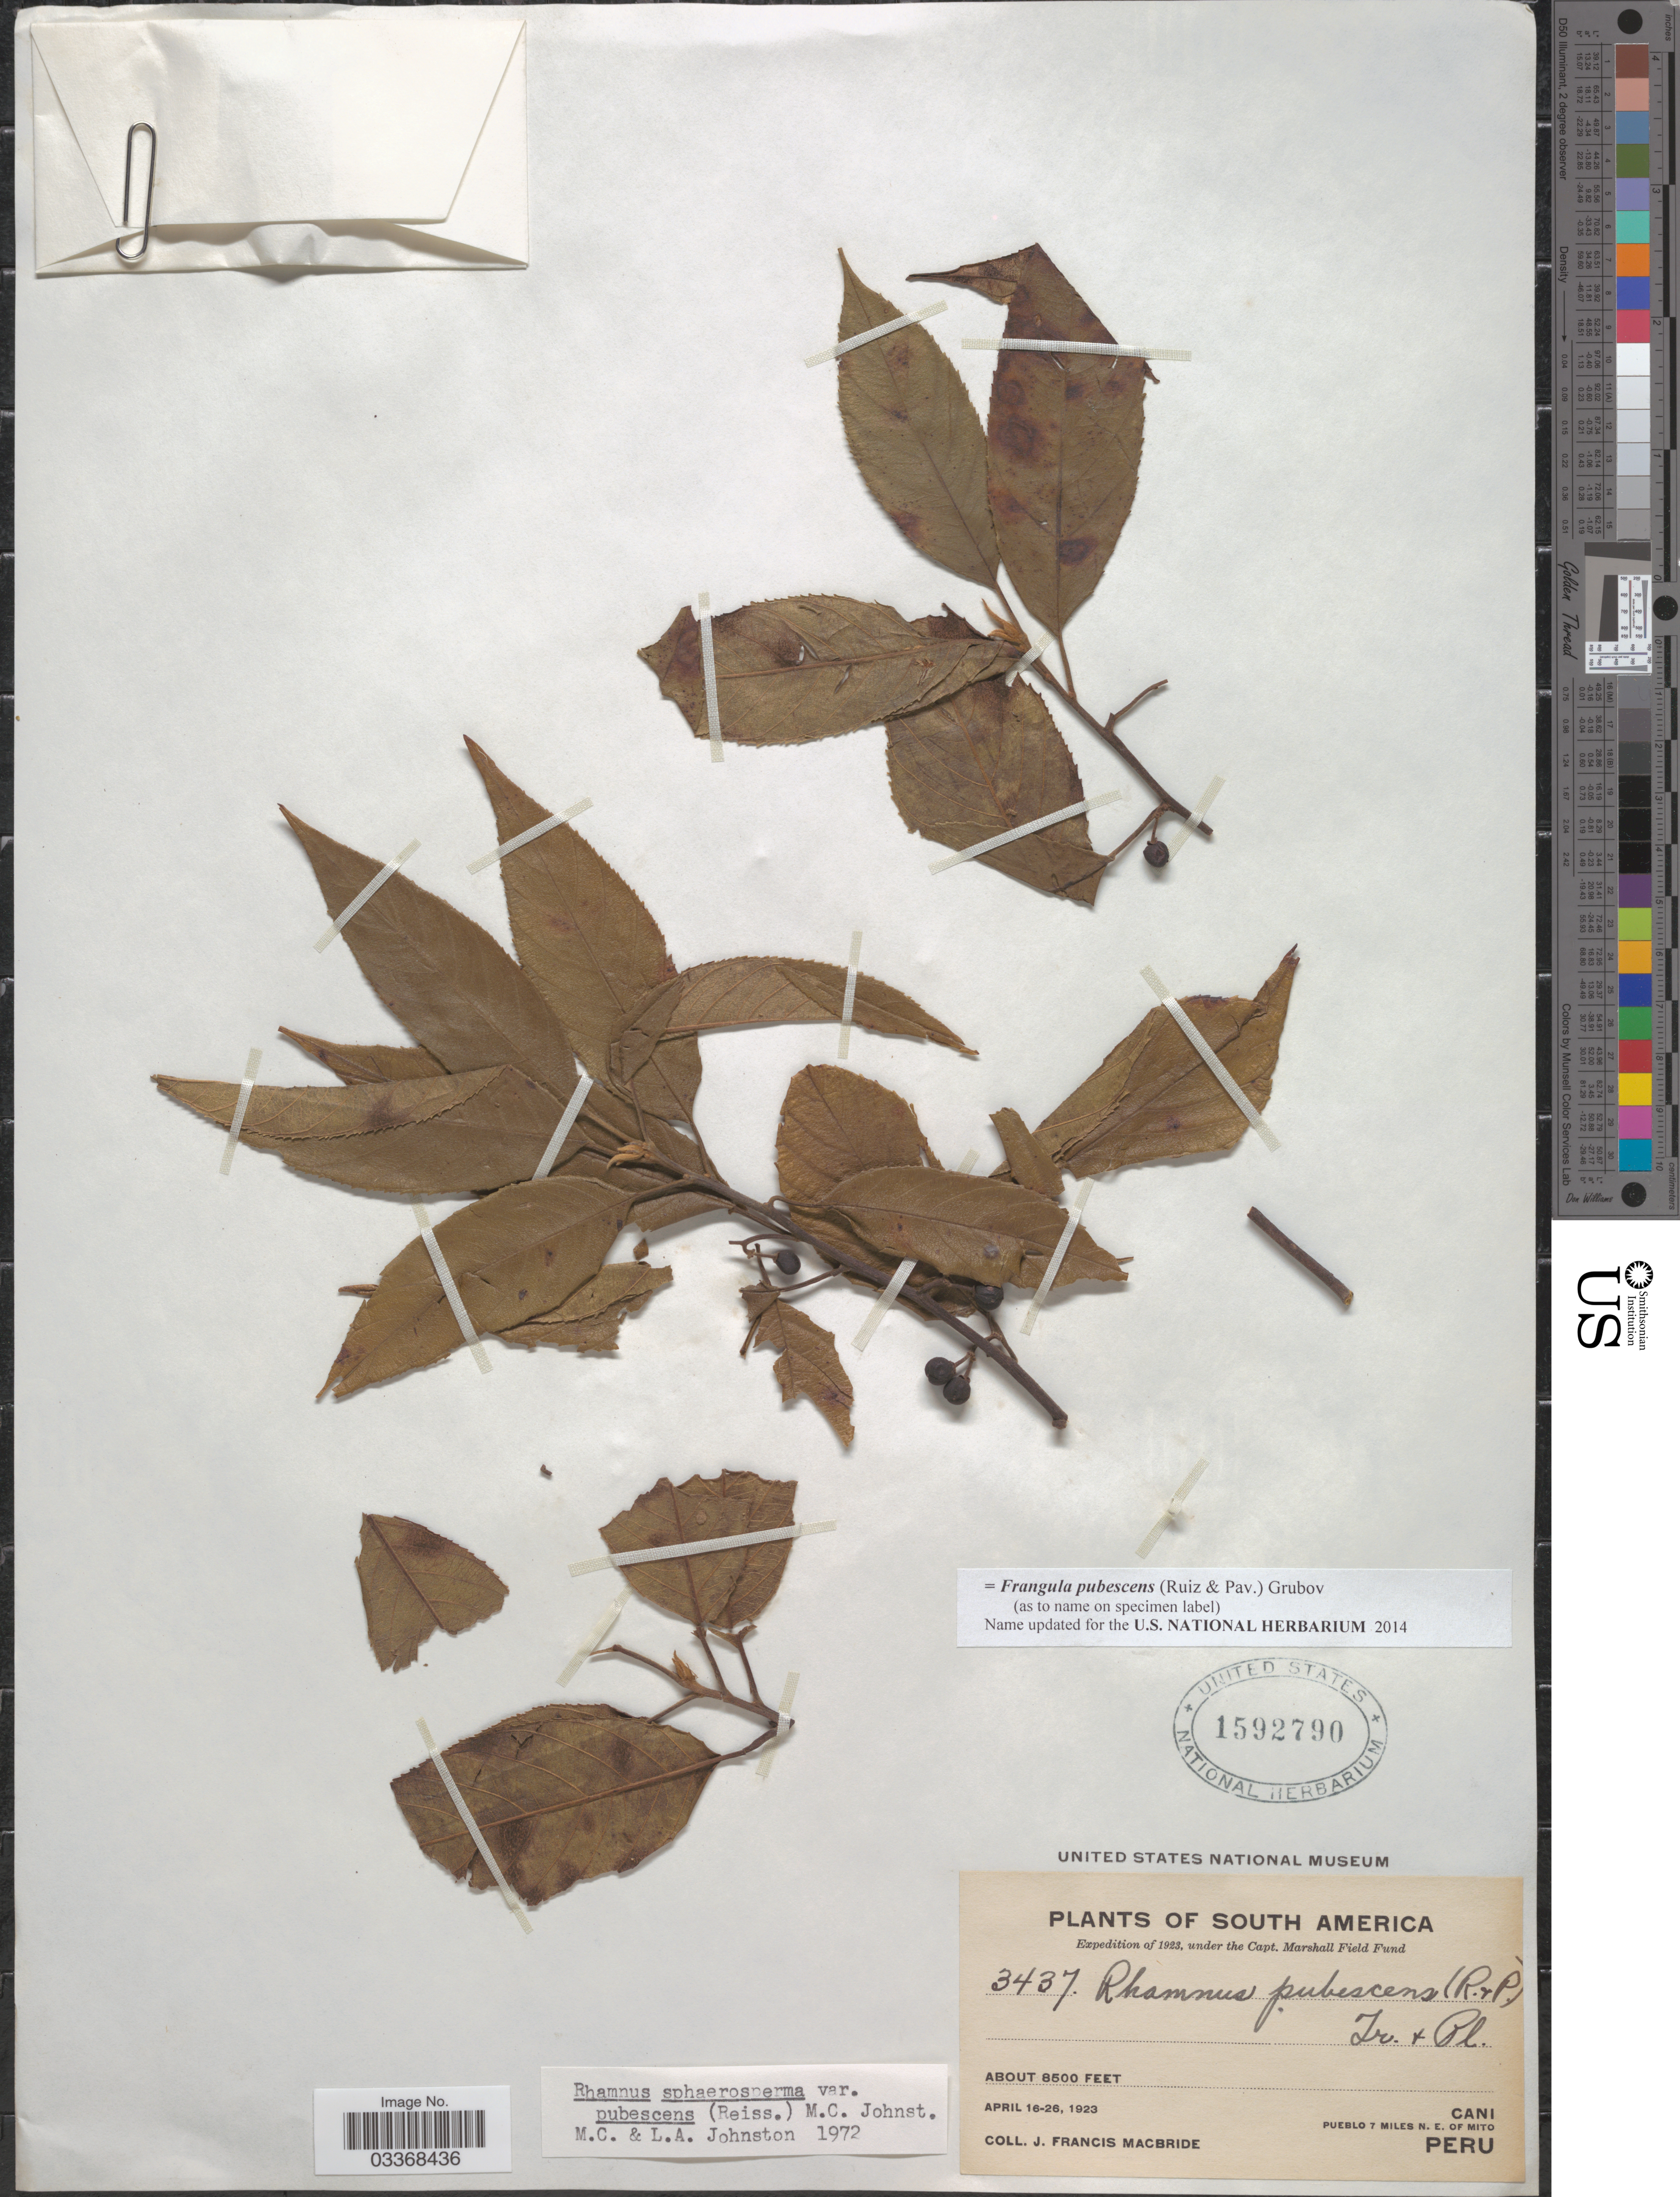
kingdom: Plantae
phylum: Tracheophyta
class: Magnoliopsida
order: Rosales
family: Rhamnaceae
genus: Frangula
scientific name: Frangula pubescens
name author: (Ruiz & Pav.) Grubov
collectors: J. F. Macbride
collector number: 3437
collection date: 1923-04-16/1923-04-26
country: Peru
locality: Cani. Pueblo 7 miles N. E. of Mito.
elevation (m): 2591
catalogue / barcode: US 1592790